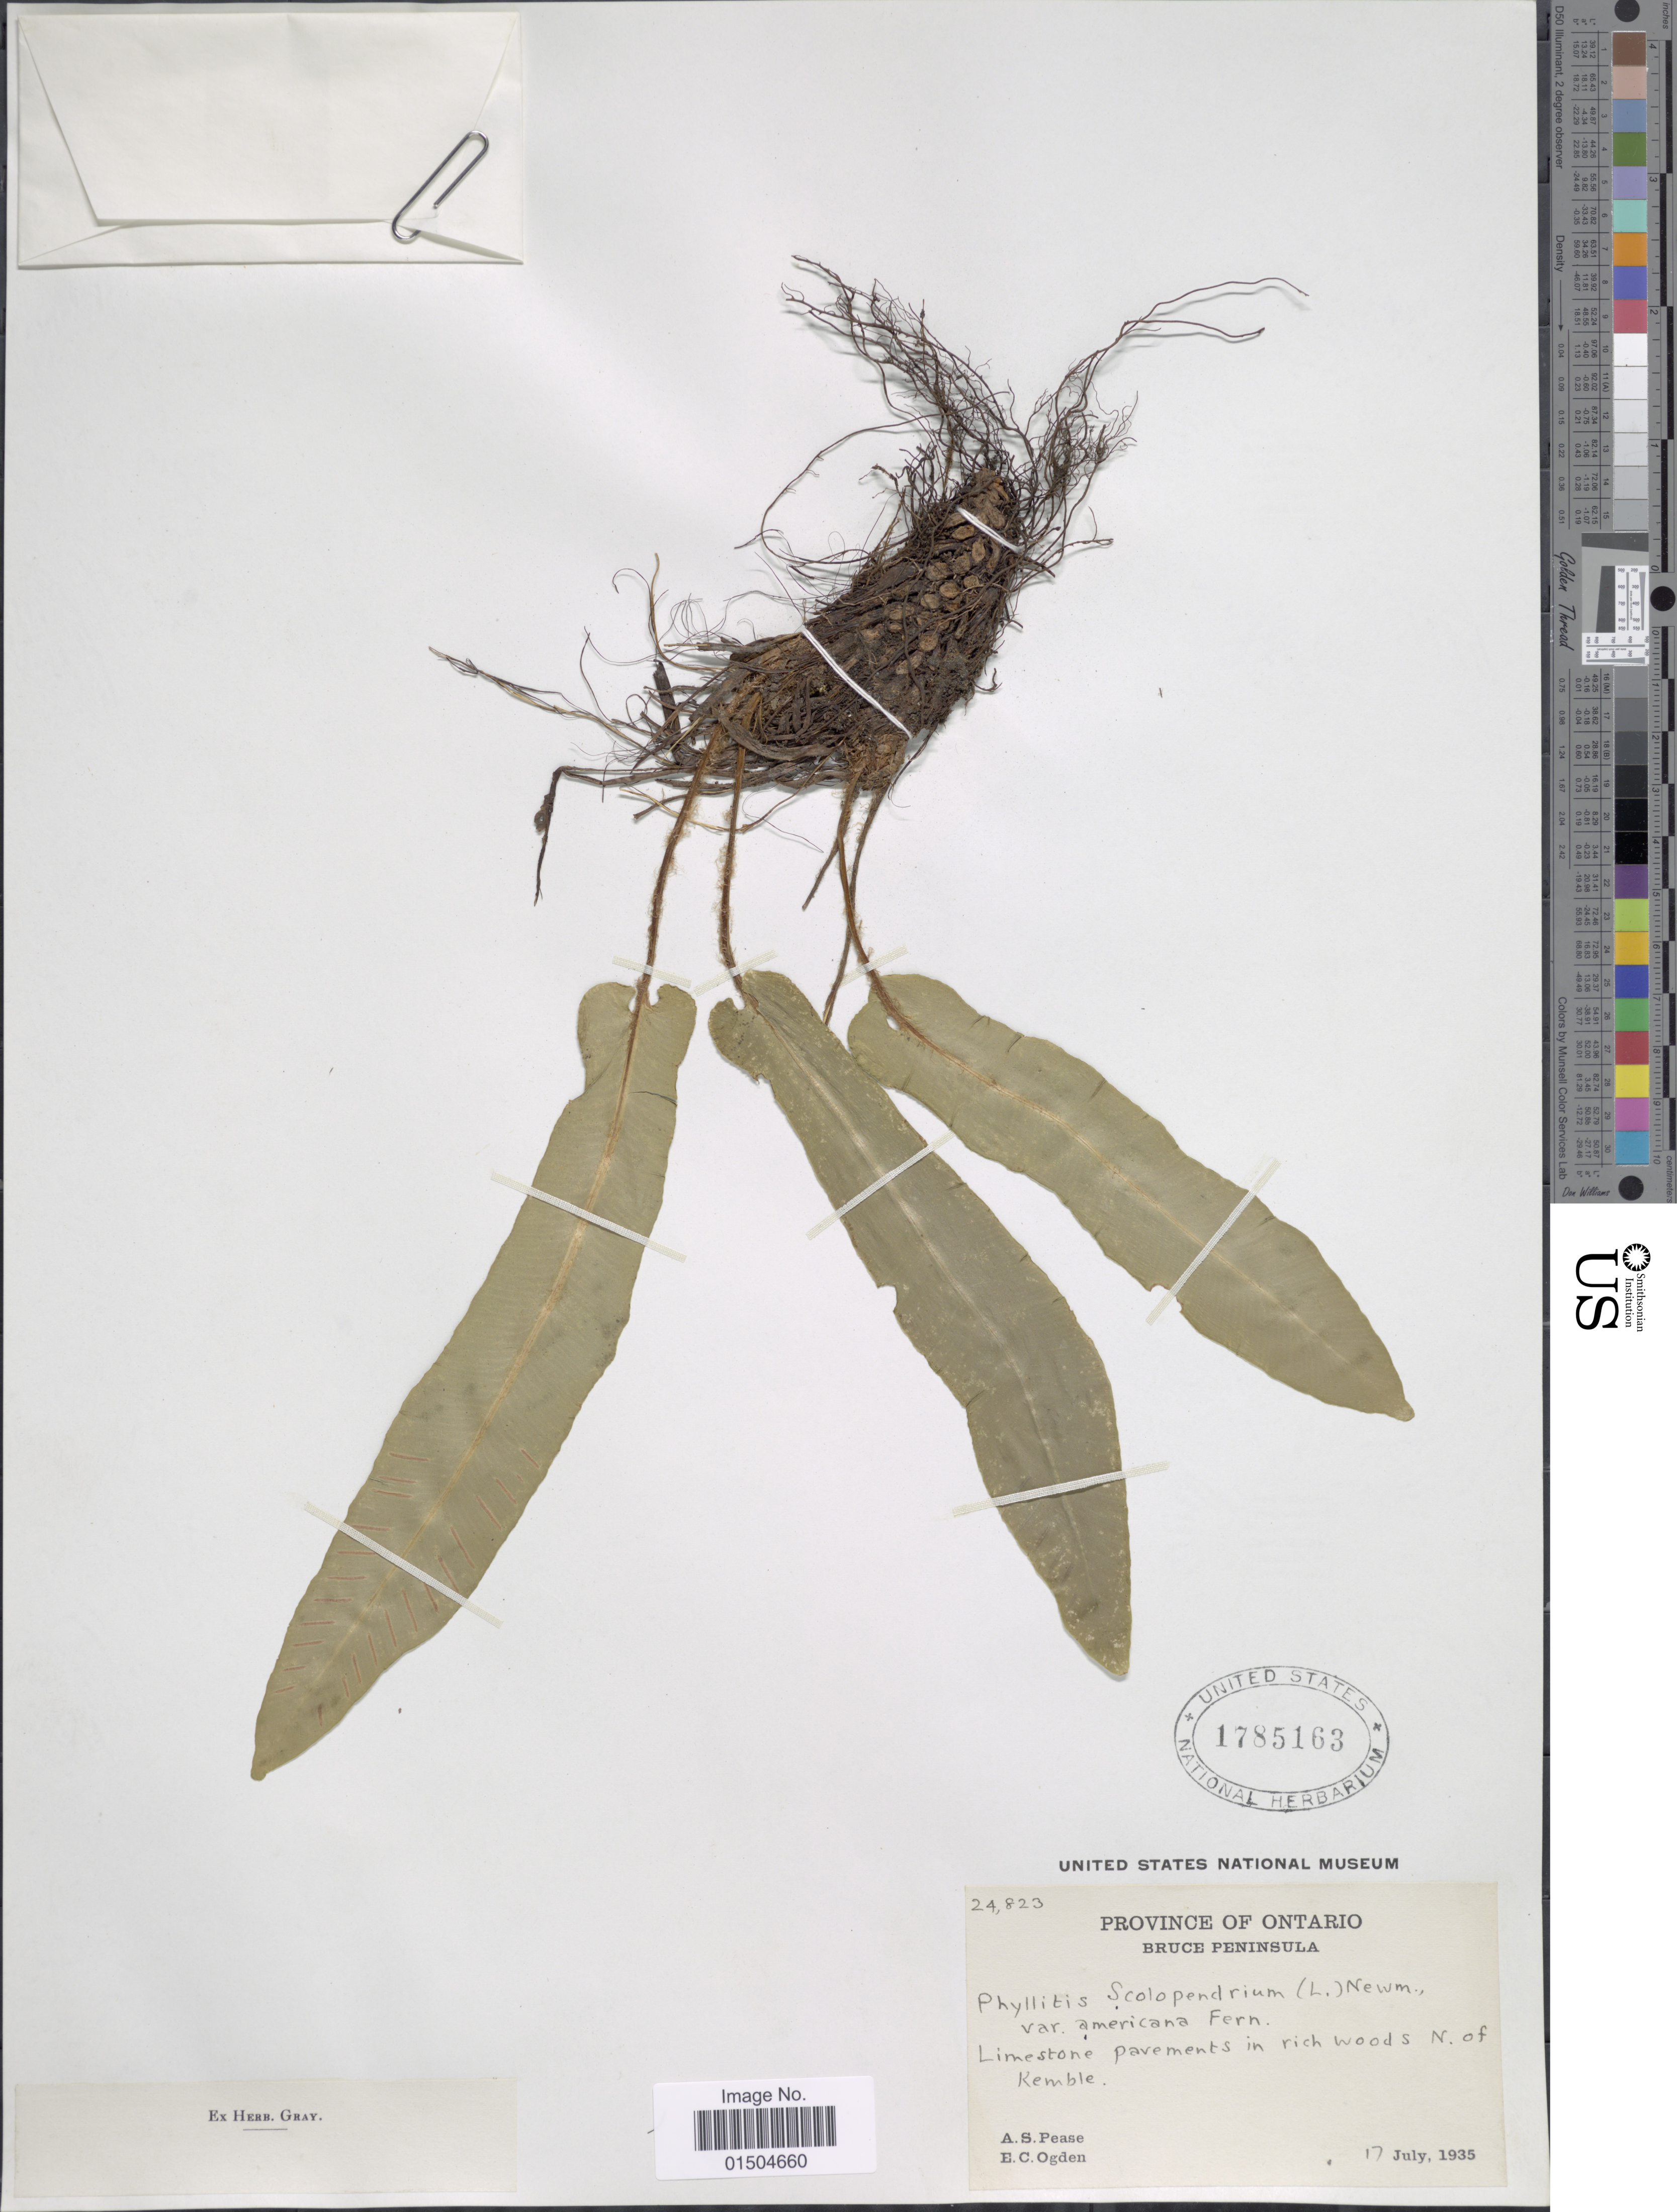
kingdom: Plantae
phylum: Tracheophyta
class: Polypodiopsida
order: Polypodiales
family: Aspleniaceae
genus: Asplenium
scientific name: Asplenium scolopendrium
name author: Sm.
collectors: A. S. Pease & E. Ogden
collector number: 24823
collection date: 1935-07-17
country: Canada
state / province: Ontario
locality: Bruce Peninsula. Limestone pavements in rich woods N. of Kemble.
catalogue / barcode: US 1785163